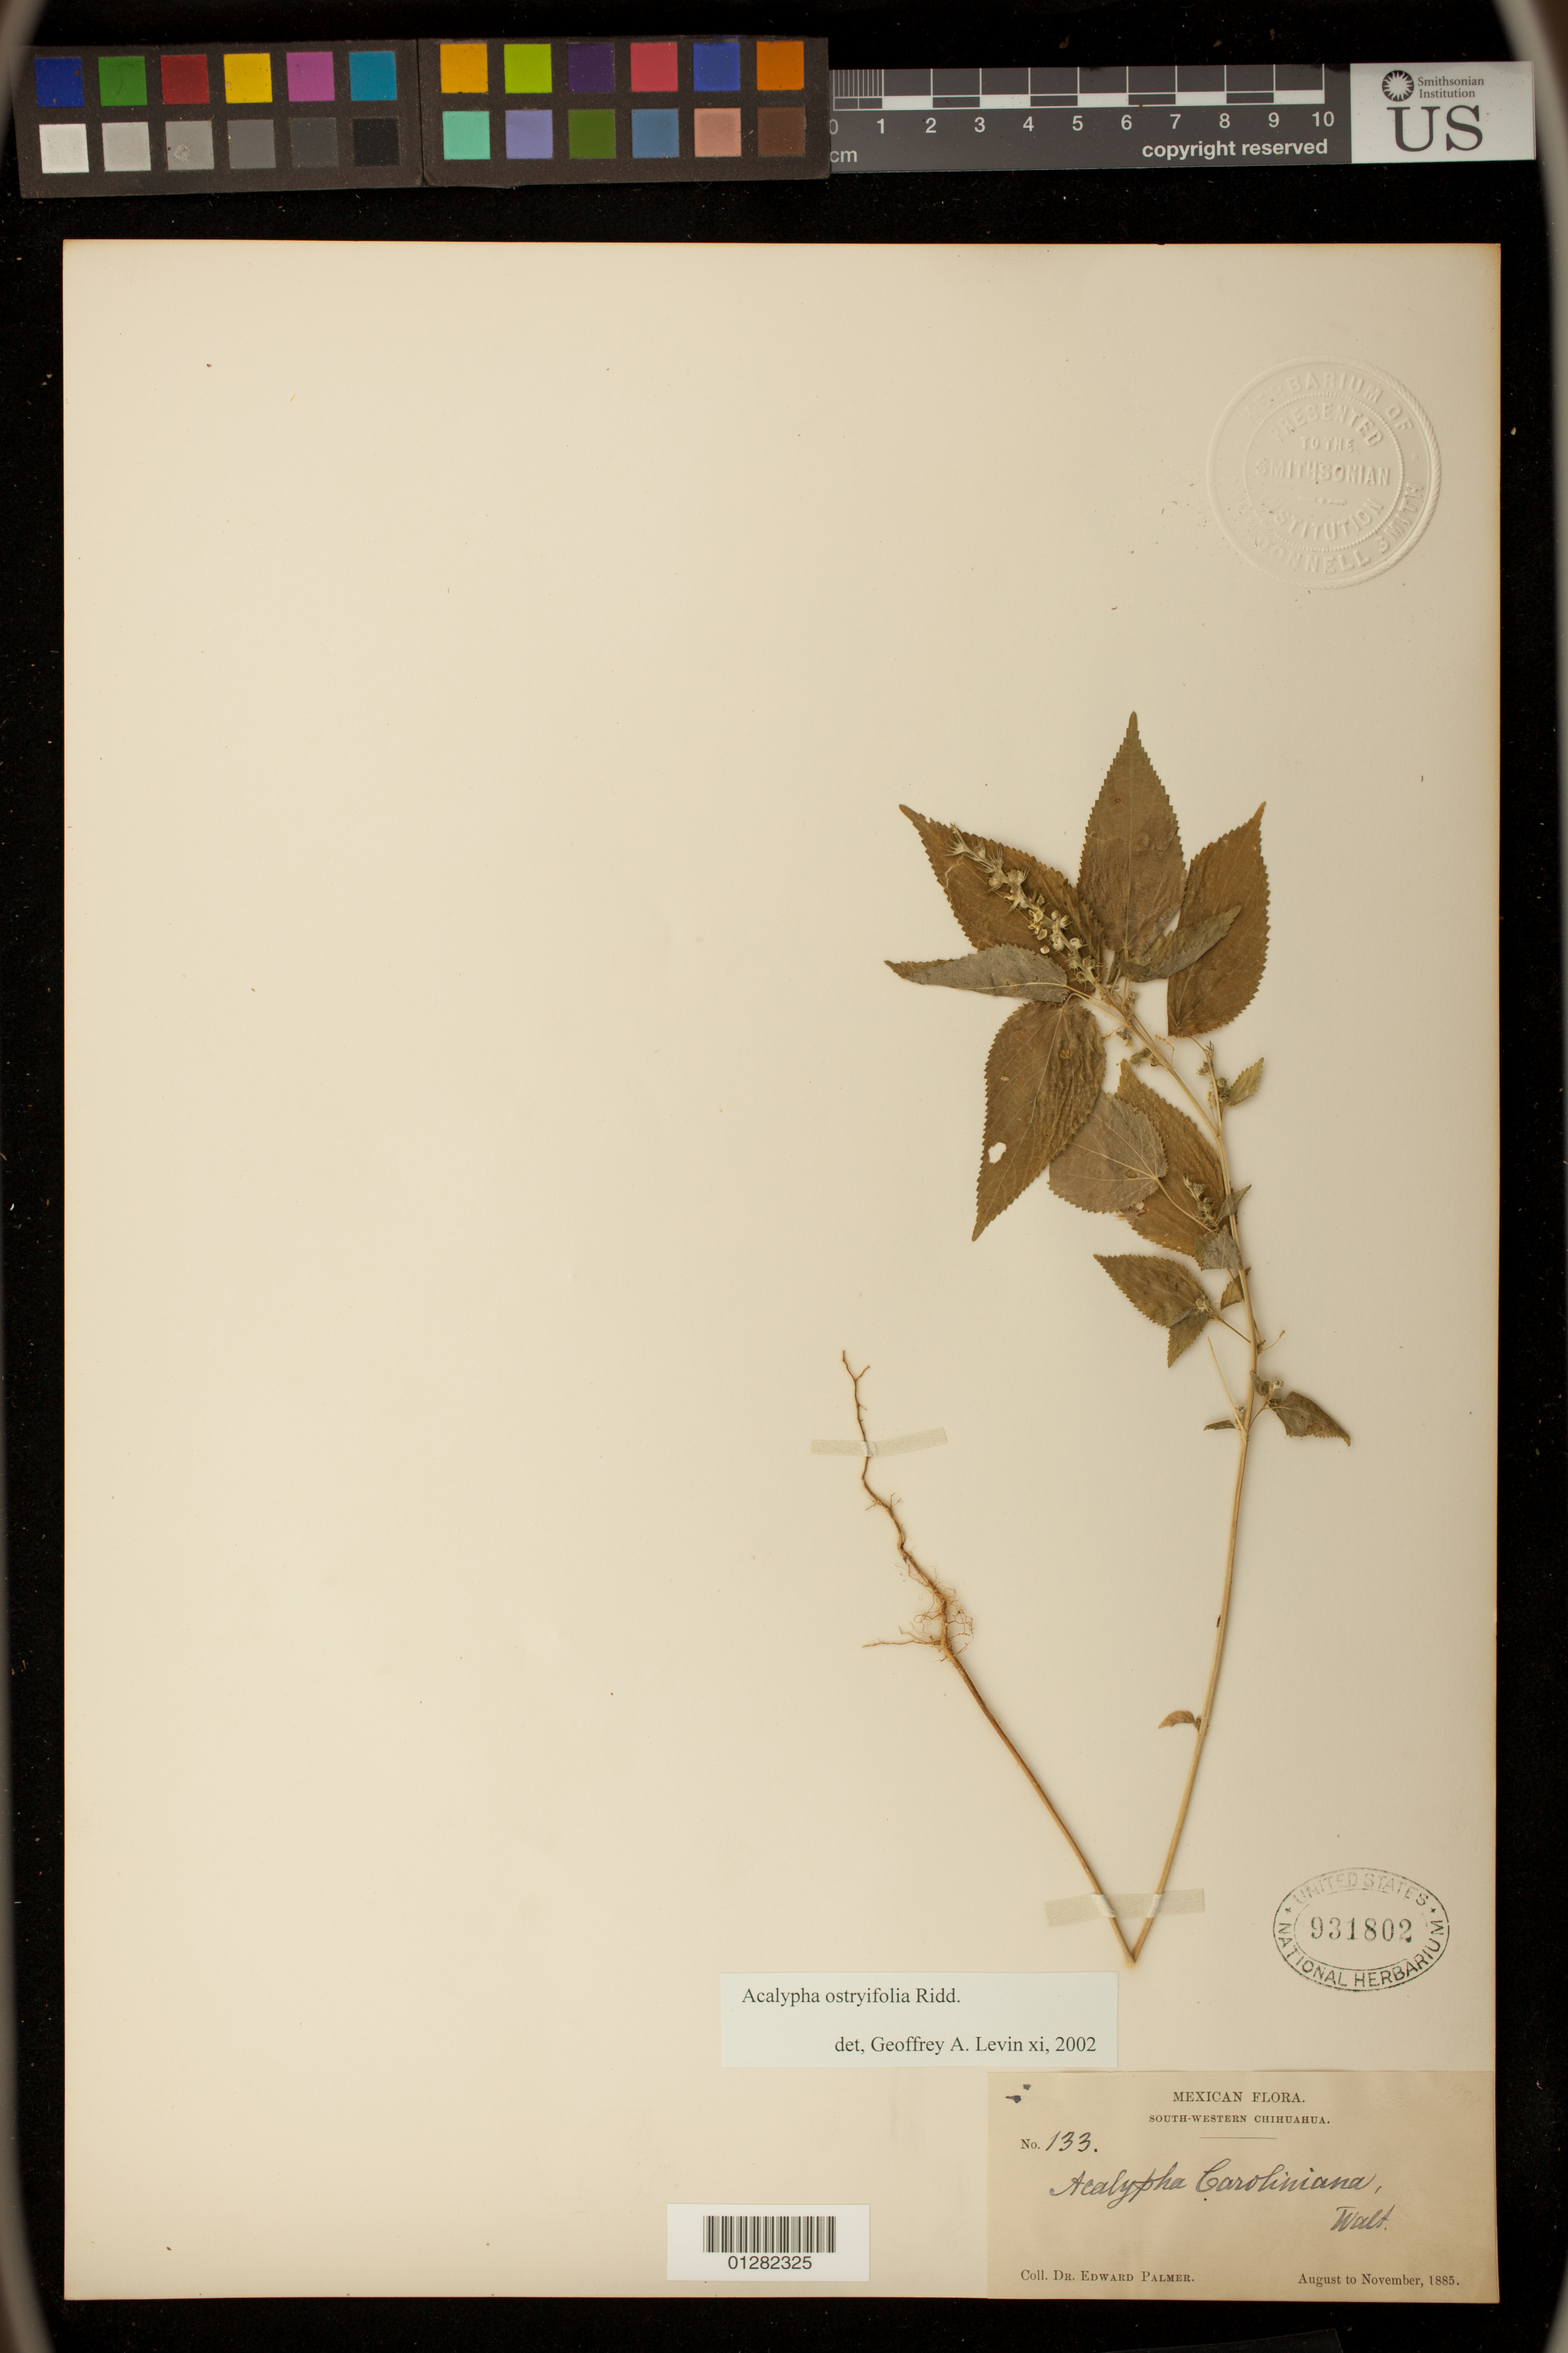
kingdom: Plantae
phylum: Tracheophyta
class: Magnoliopsida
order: Malpighiales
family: Euphorbiaceae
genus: Acalypha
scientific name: Acalypha ostryifolia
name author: Ridd.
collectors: C. A. Purpus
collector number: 133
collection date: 1885-08/1885-11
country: Mexico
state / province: Chihuahua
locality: South-western Chihuahua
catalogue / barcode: US 931802